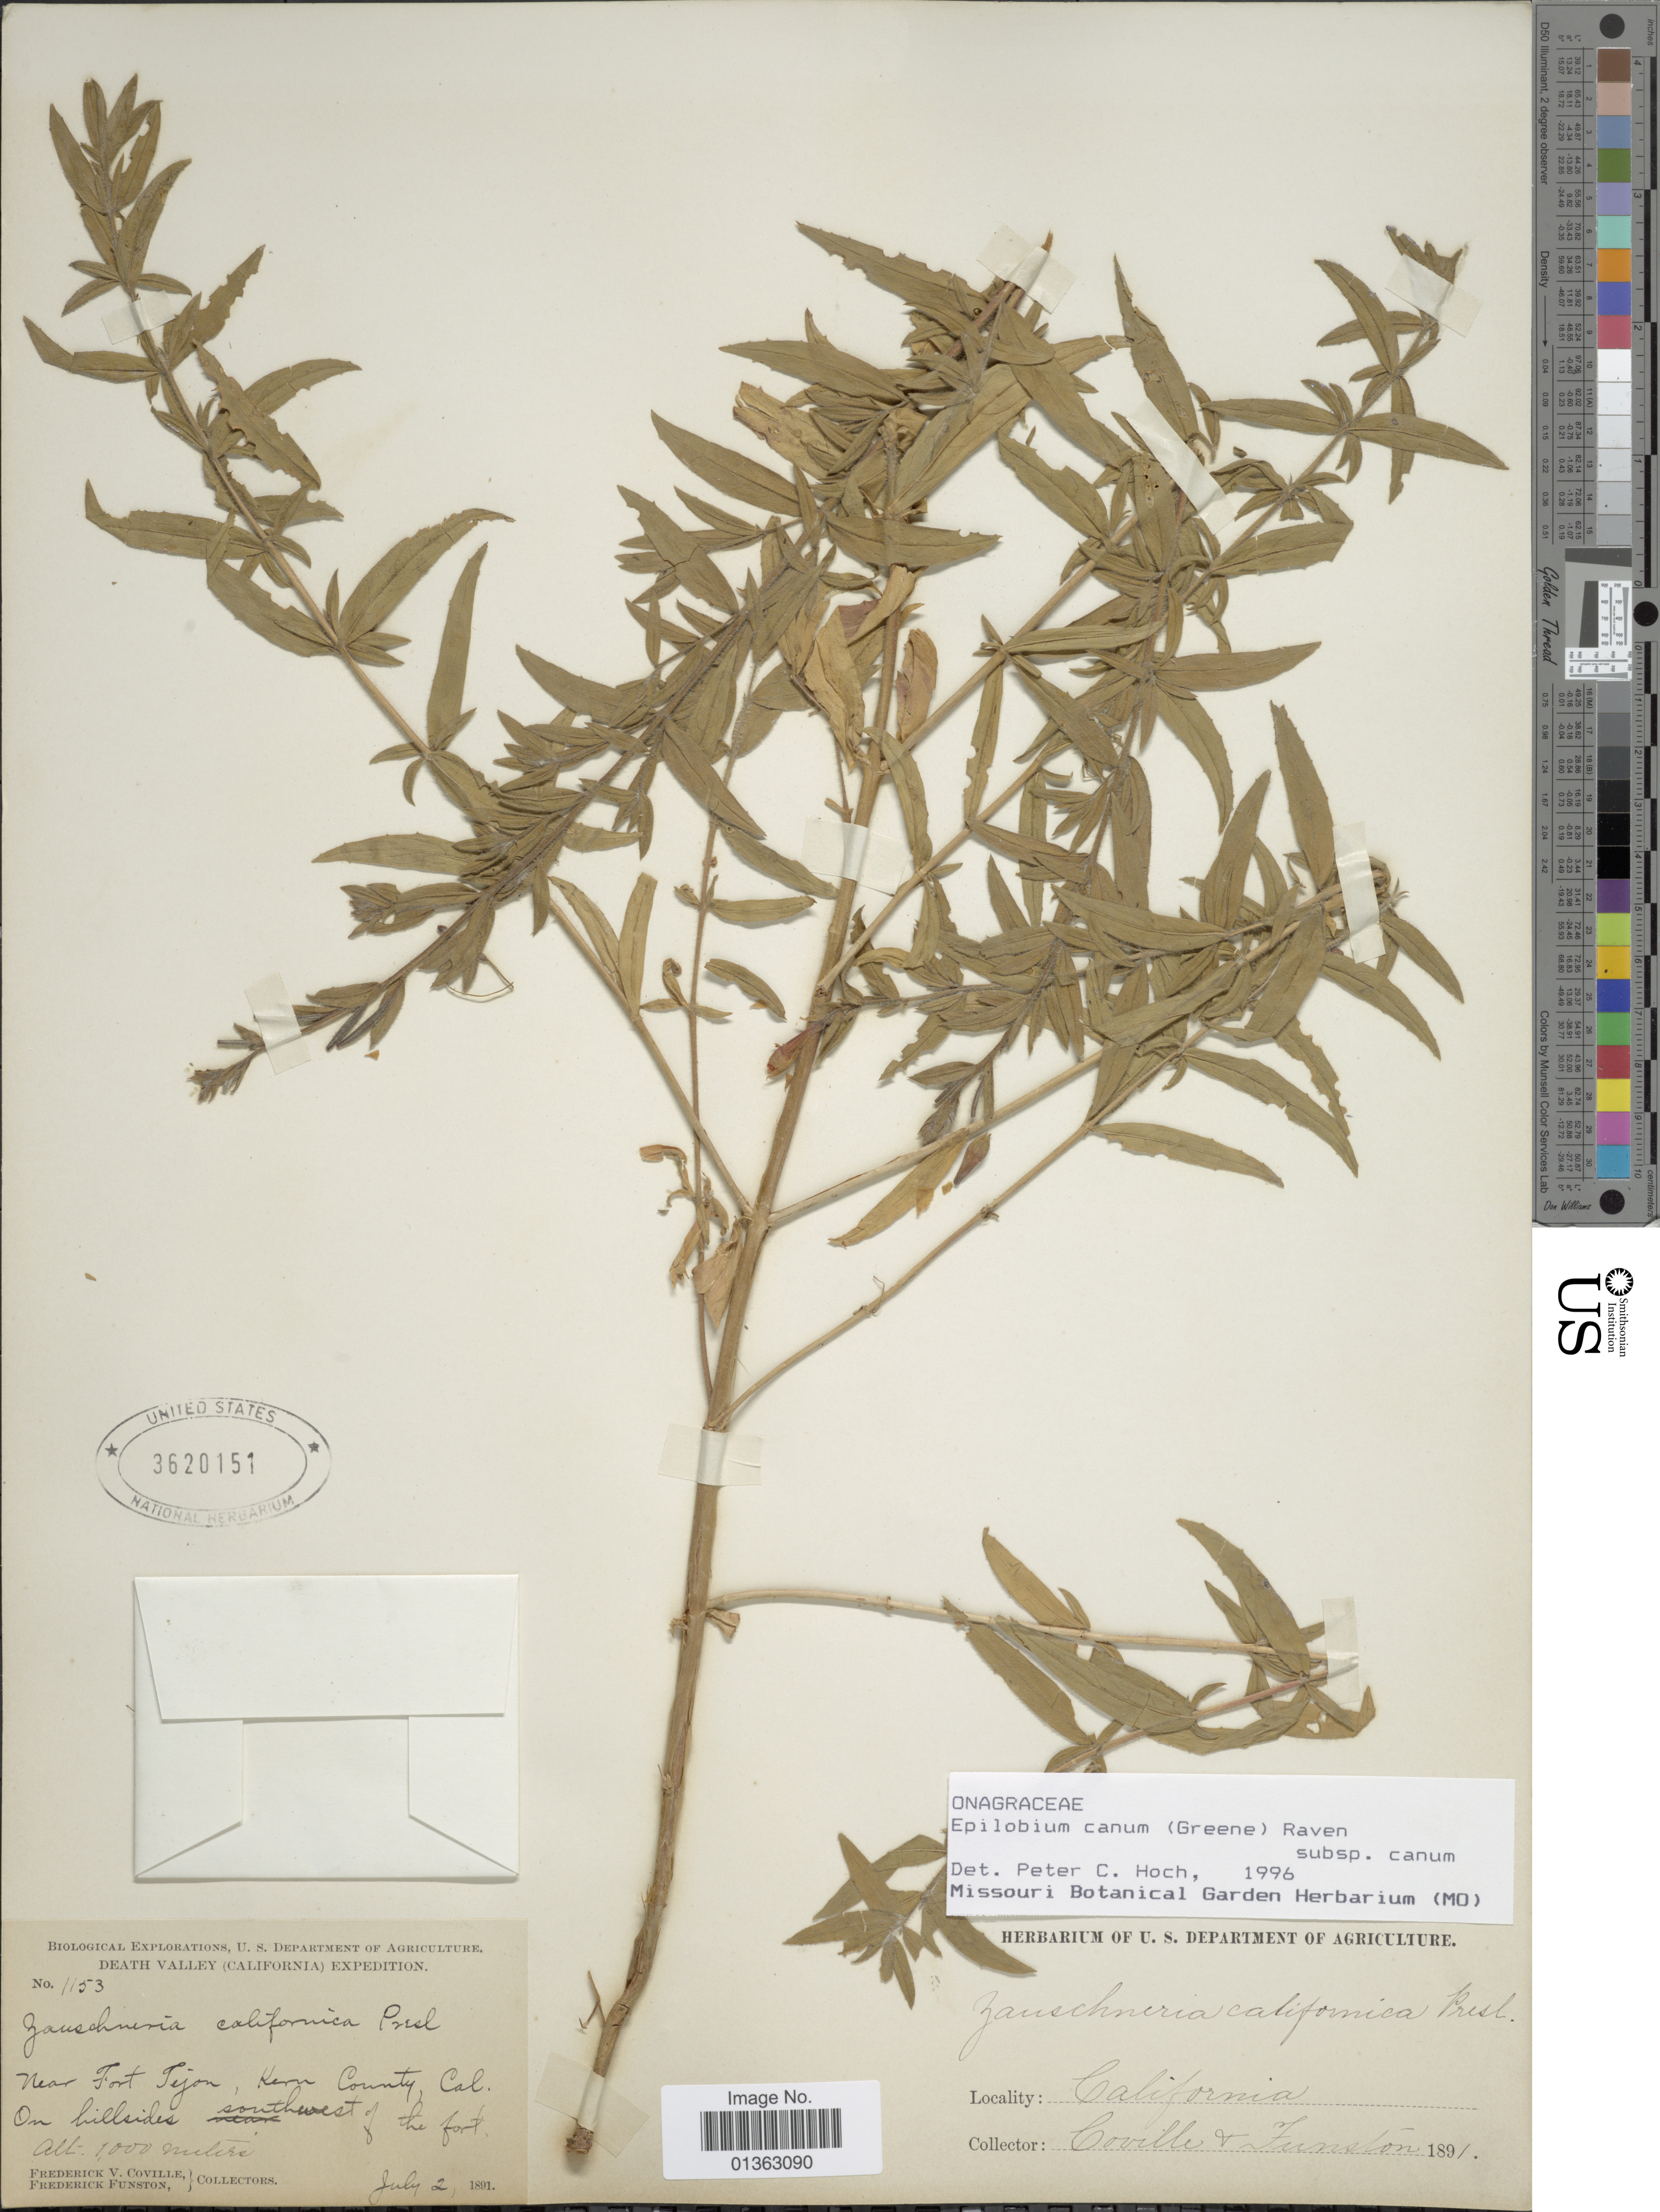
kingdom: Plantae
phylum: Tracheophyta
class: Magnoliopsida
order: Myrtales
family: Onagraceae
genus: Epilobium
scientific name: Epilobium canum subsp. canum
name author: (Greene) P.H. Raven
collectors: F. V. Coville & F. Funston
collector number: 1153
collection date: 1891-07-02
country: United States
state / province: California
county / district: Kern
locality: Near Fort Tejon, Kern County, Cal. On hillsides southwest of the fort.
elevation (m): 1000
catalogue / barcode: US 3620151